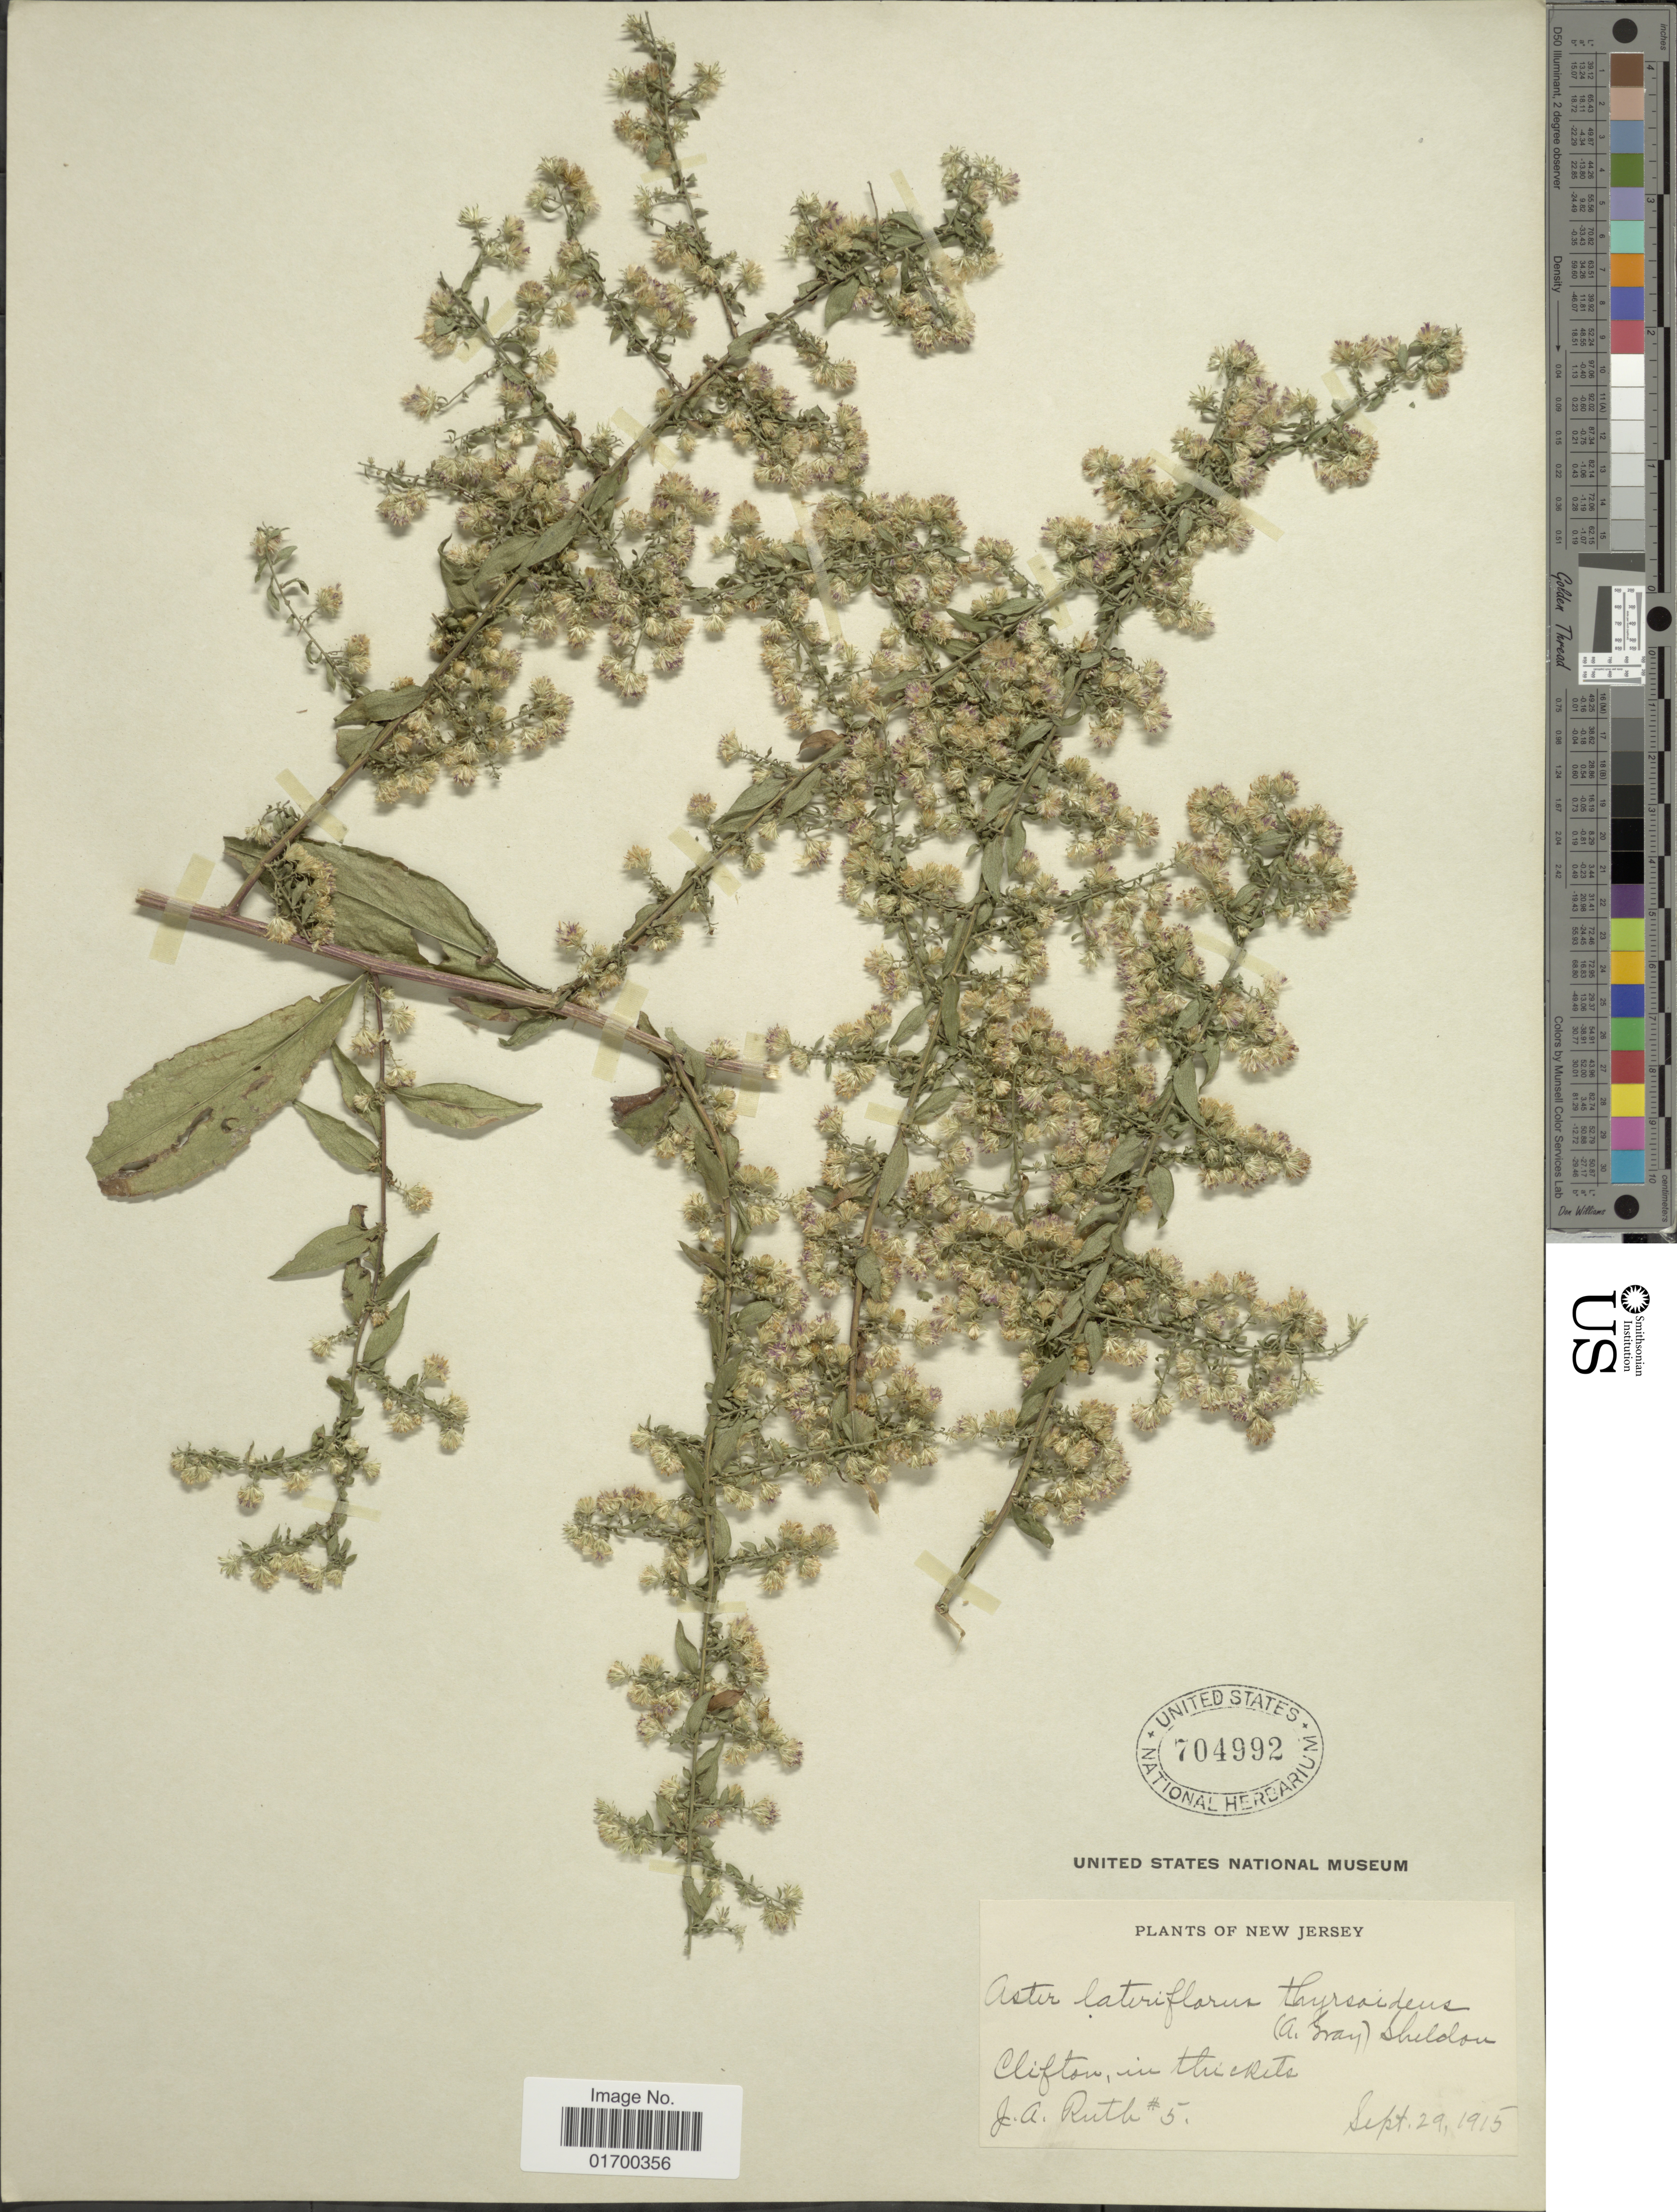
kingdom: Plantae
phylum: Tracheophyta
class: Magnoliopsida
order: Asterales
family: Asteraceae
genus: Symphyotrichum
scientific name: Symphyotrichum lateriflorum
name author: (L.) Á. Löve & D. Löve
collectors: J. Ruth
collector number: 5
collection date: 1915-09-29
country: United States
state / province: New Jersey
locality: Clifton, in thickets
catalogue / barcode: US 704992